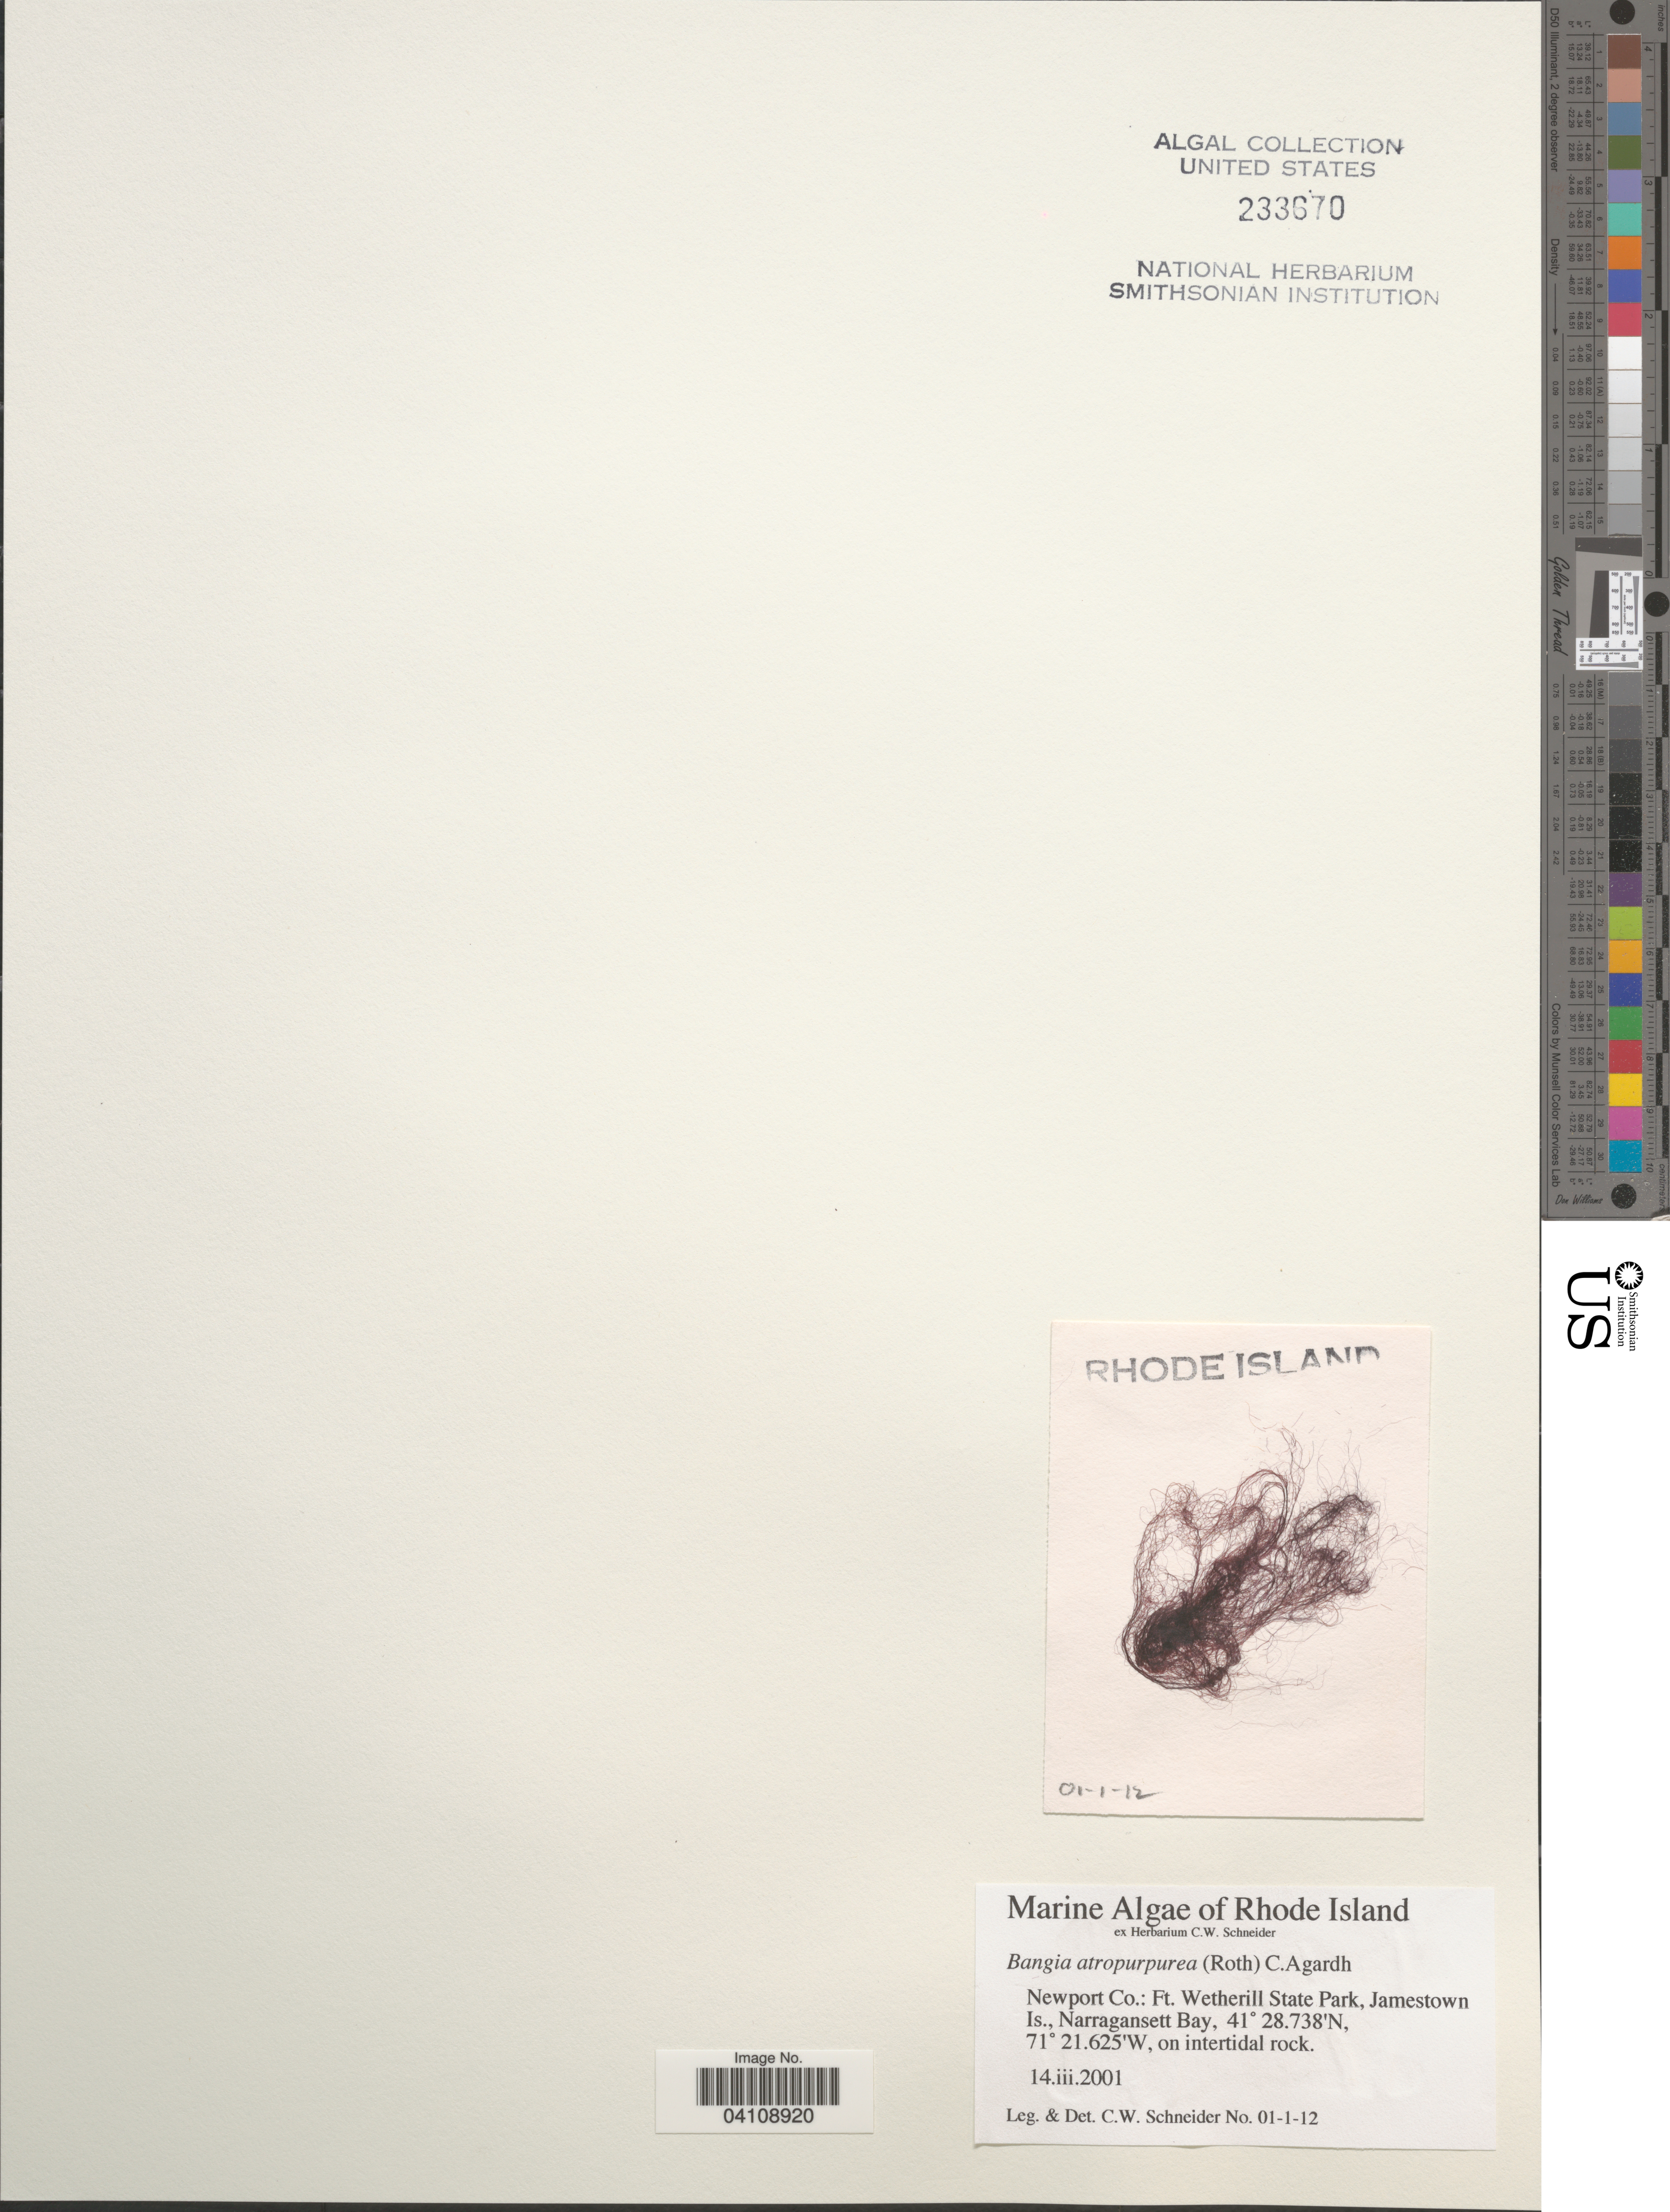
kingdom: Plantae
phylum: Rhodophyta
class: Bangiophyceae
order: Bangiales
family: Bangiaceae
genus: Bangia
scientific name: Bangia atropurpurea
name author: (Mertens ex Roth) C. Agardh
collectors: C. W.Schneider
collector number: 01-1-12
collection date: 2001-03-14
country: United States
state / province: Rhode Island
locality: Newport Co.: Ft. Wetherill State Park, Jamestown Is., Narragansett Bay.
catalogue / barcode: US 233670